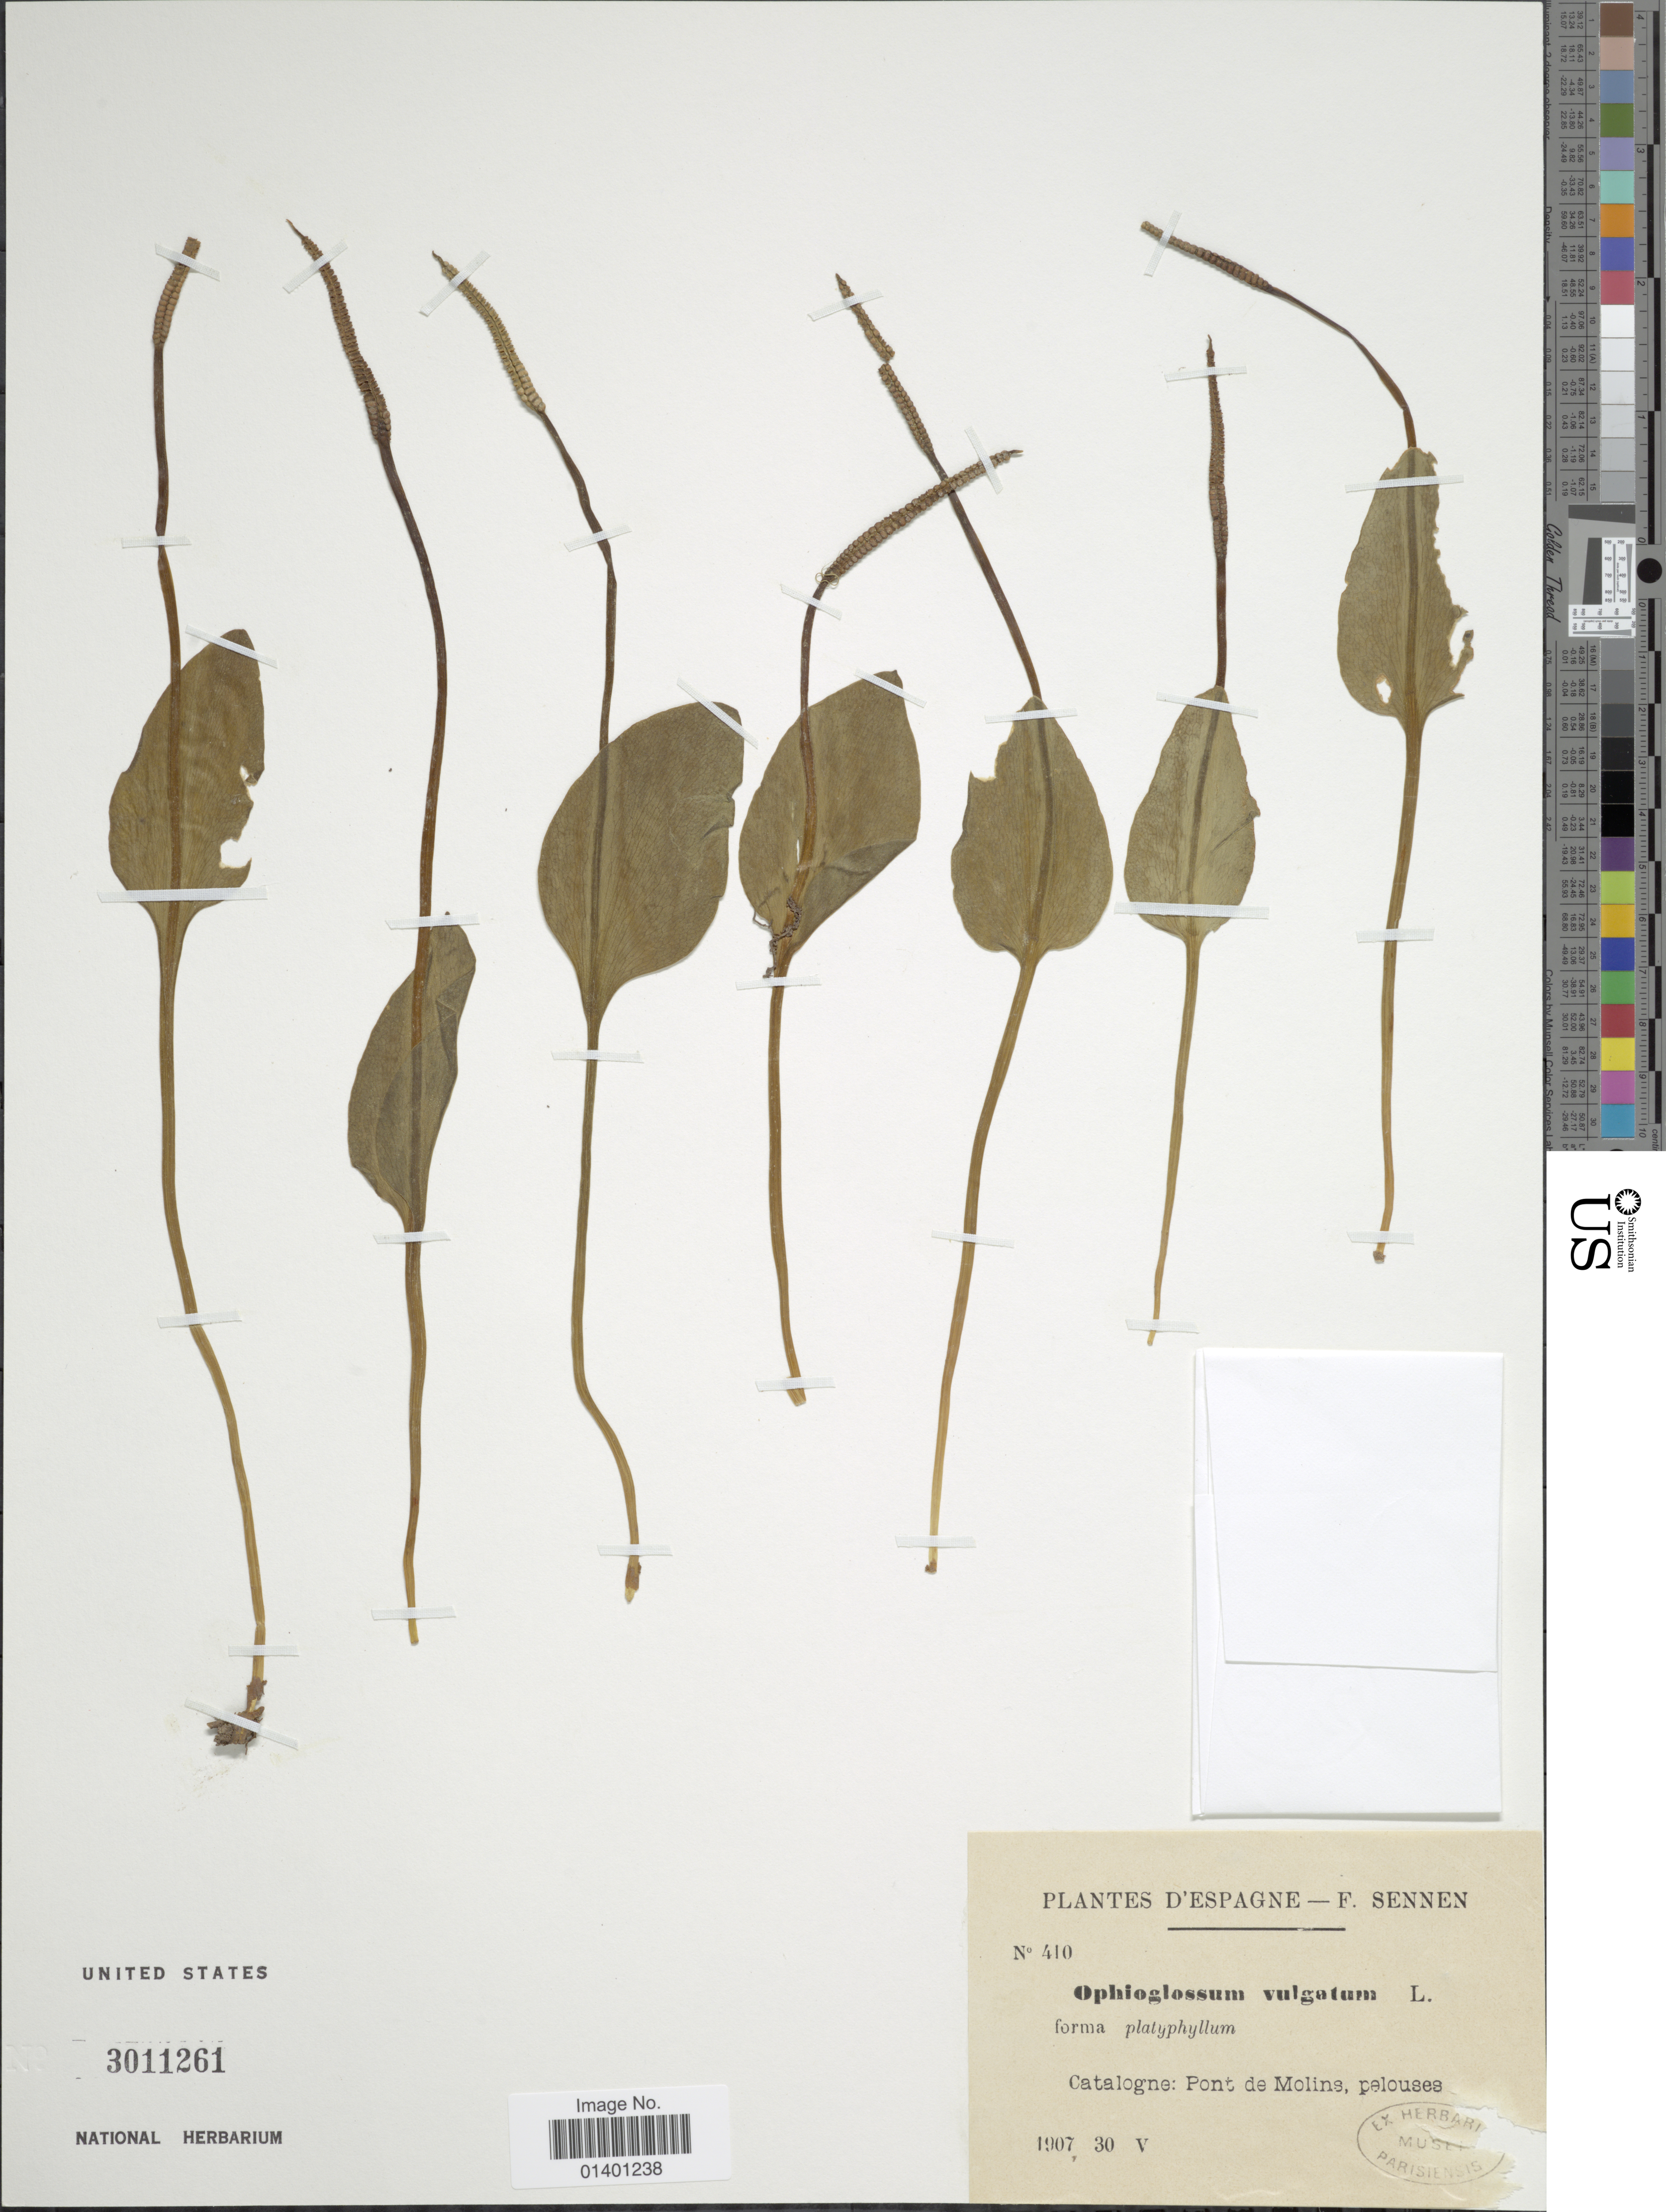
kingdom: Plantae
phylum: Tracheophyta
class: Polypodiopsida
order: Ophioglossales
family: Ophioglossaceae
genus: Ophioglossum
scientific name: Ophioglossum vulgatum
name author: L.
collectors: E. Sennen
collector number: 410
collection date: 1907-05-30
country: Spain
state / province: Catalunya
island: Canary Is.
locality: Catalogne: Pont de Molins, pelouses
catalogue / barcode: US 3011261